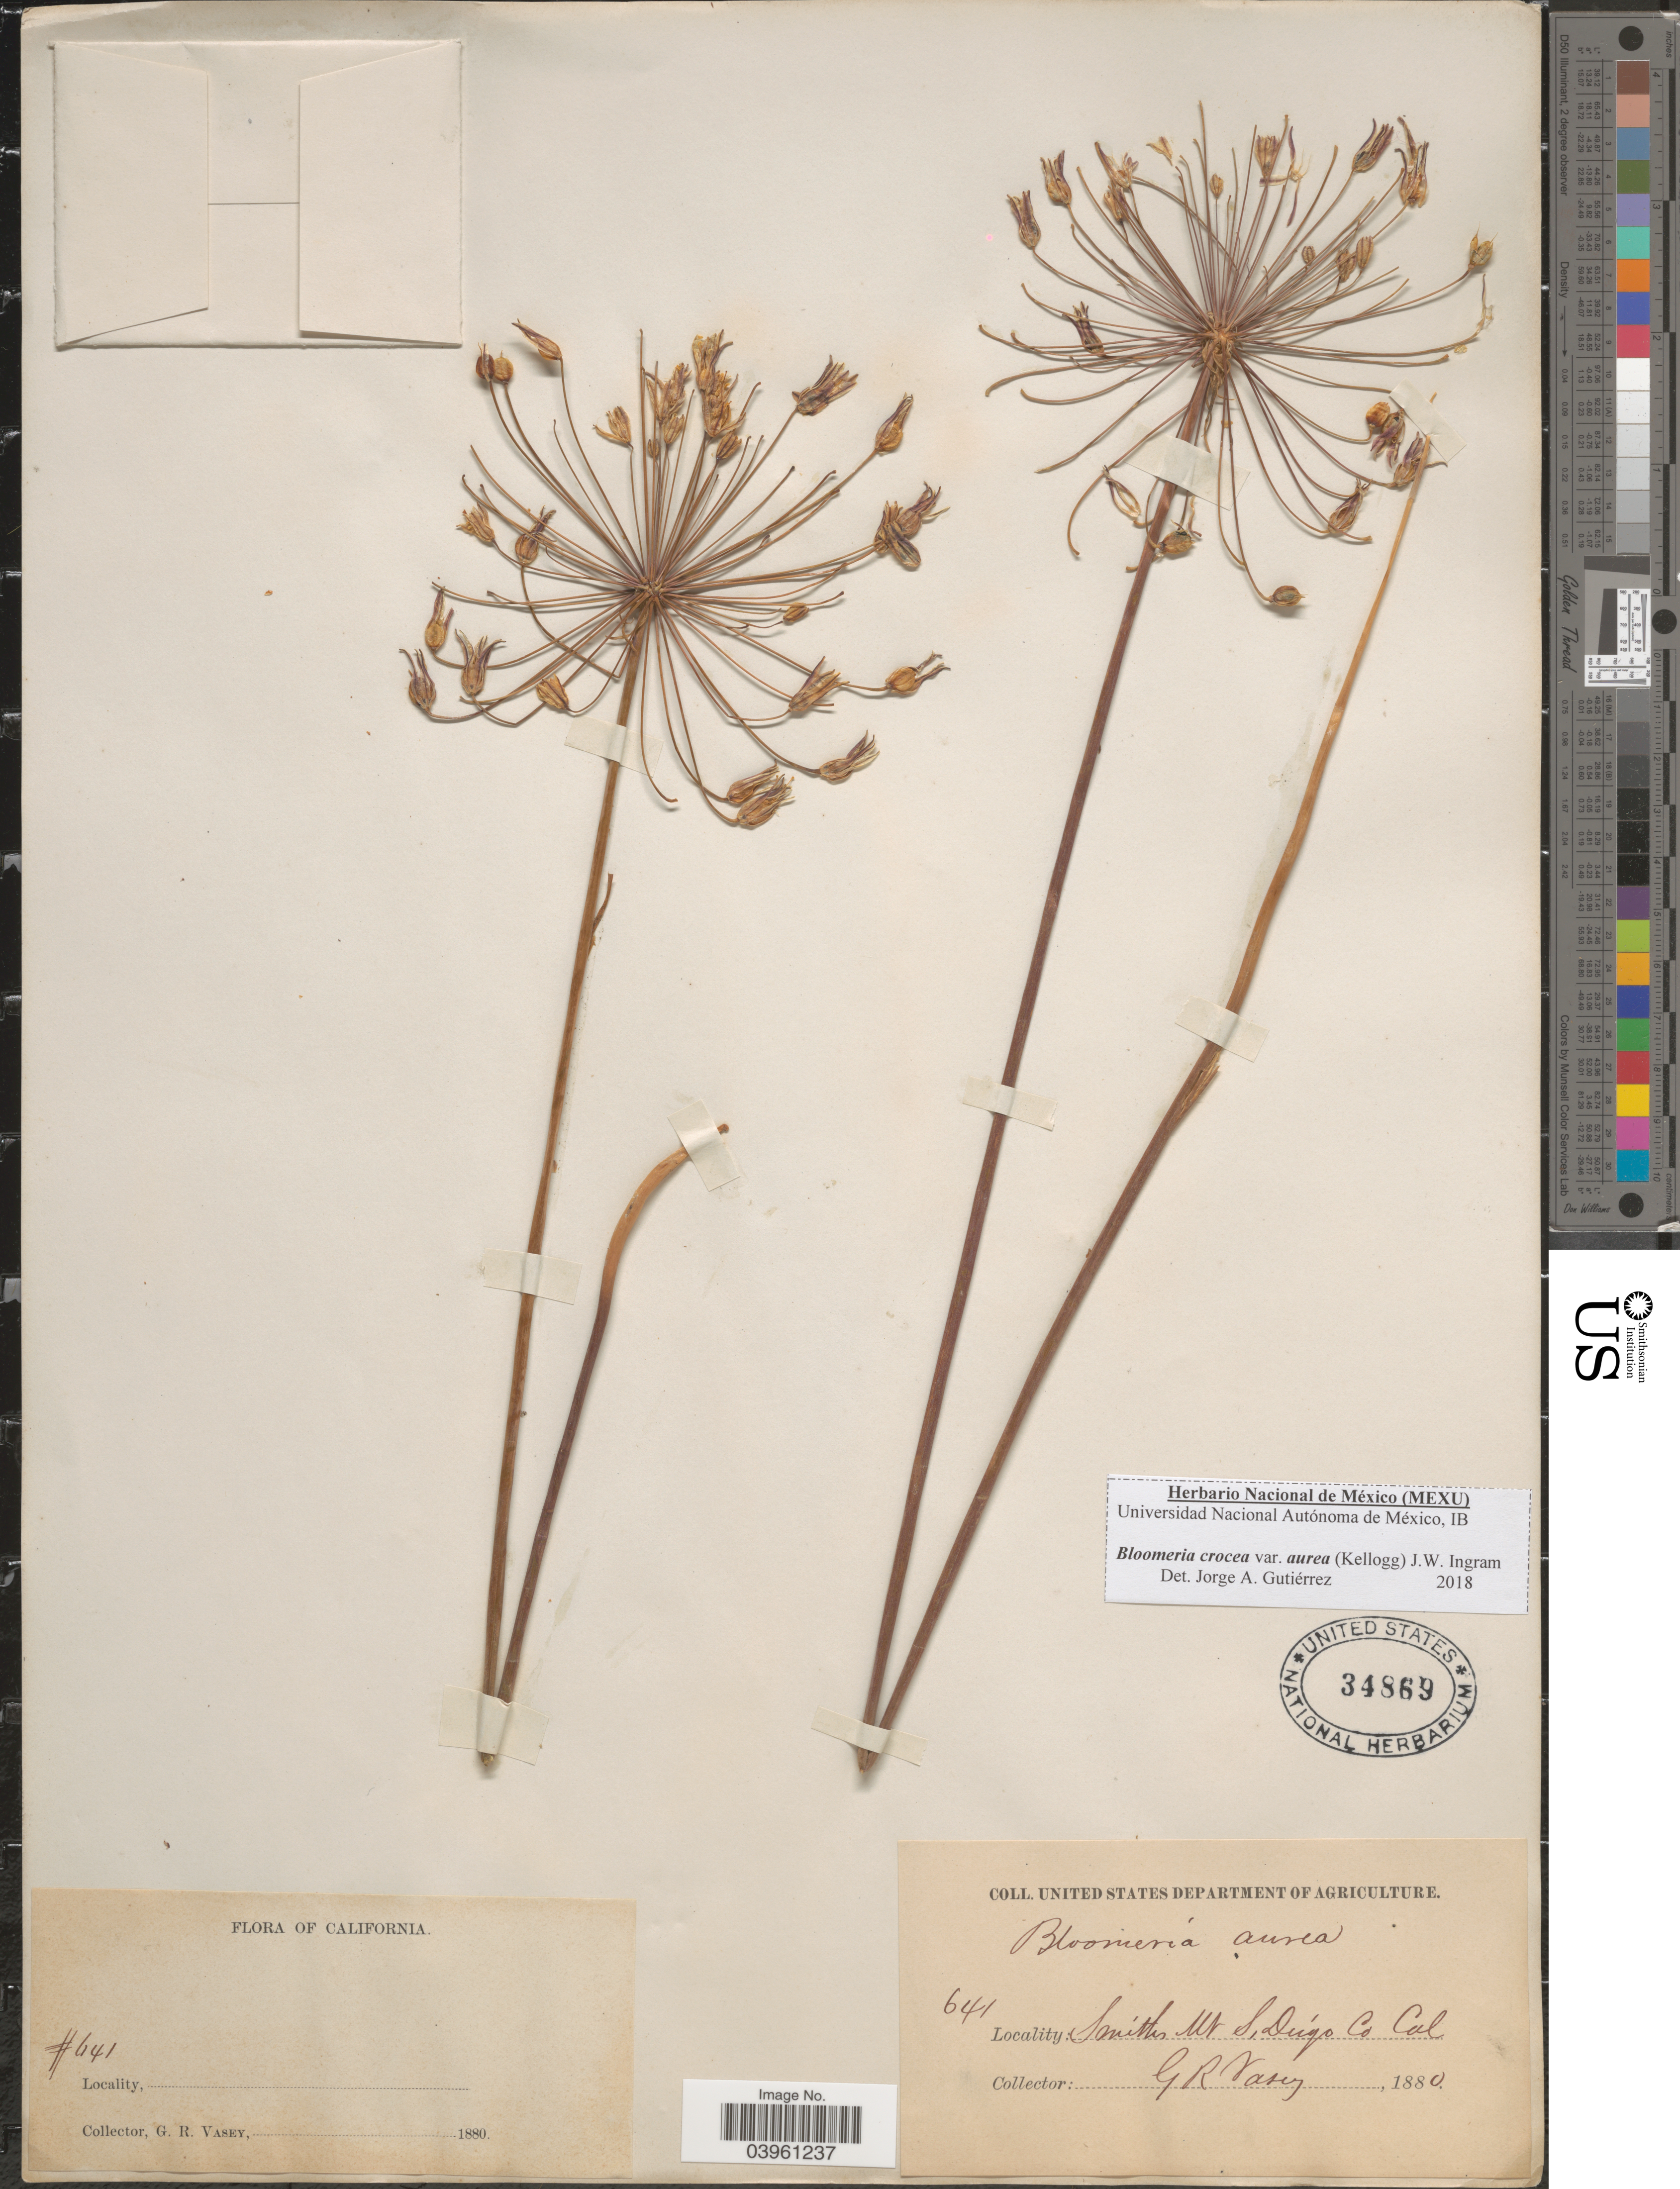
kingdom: Plantae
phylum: Tracheophyta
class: Liliopsida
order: Asparagales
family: Asparagaceae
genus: Bloomeria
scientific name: Bloomeria crocea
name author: (Torr.) Coville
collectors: G. R. Vasey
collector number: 641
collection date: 1880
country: United States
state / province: California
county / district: San Diego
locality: Smiths Mt S. Diego Co.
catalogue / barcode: US 34869